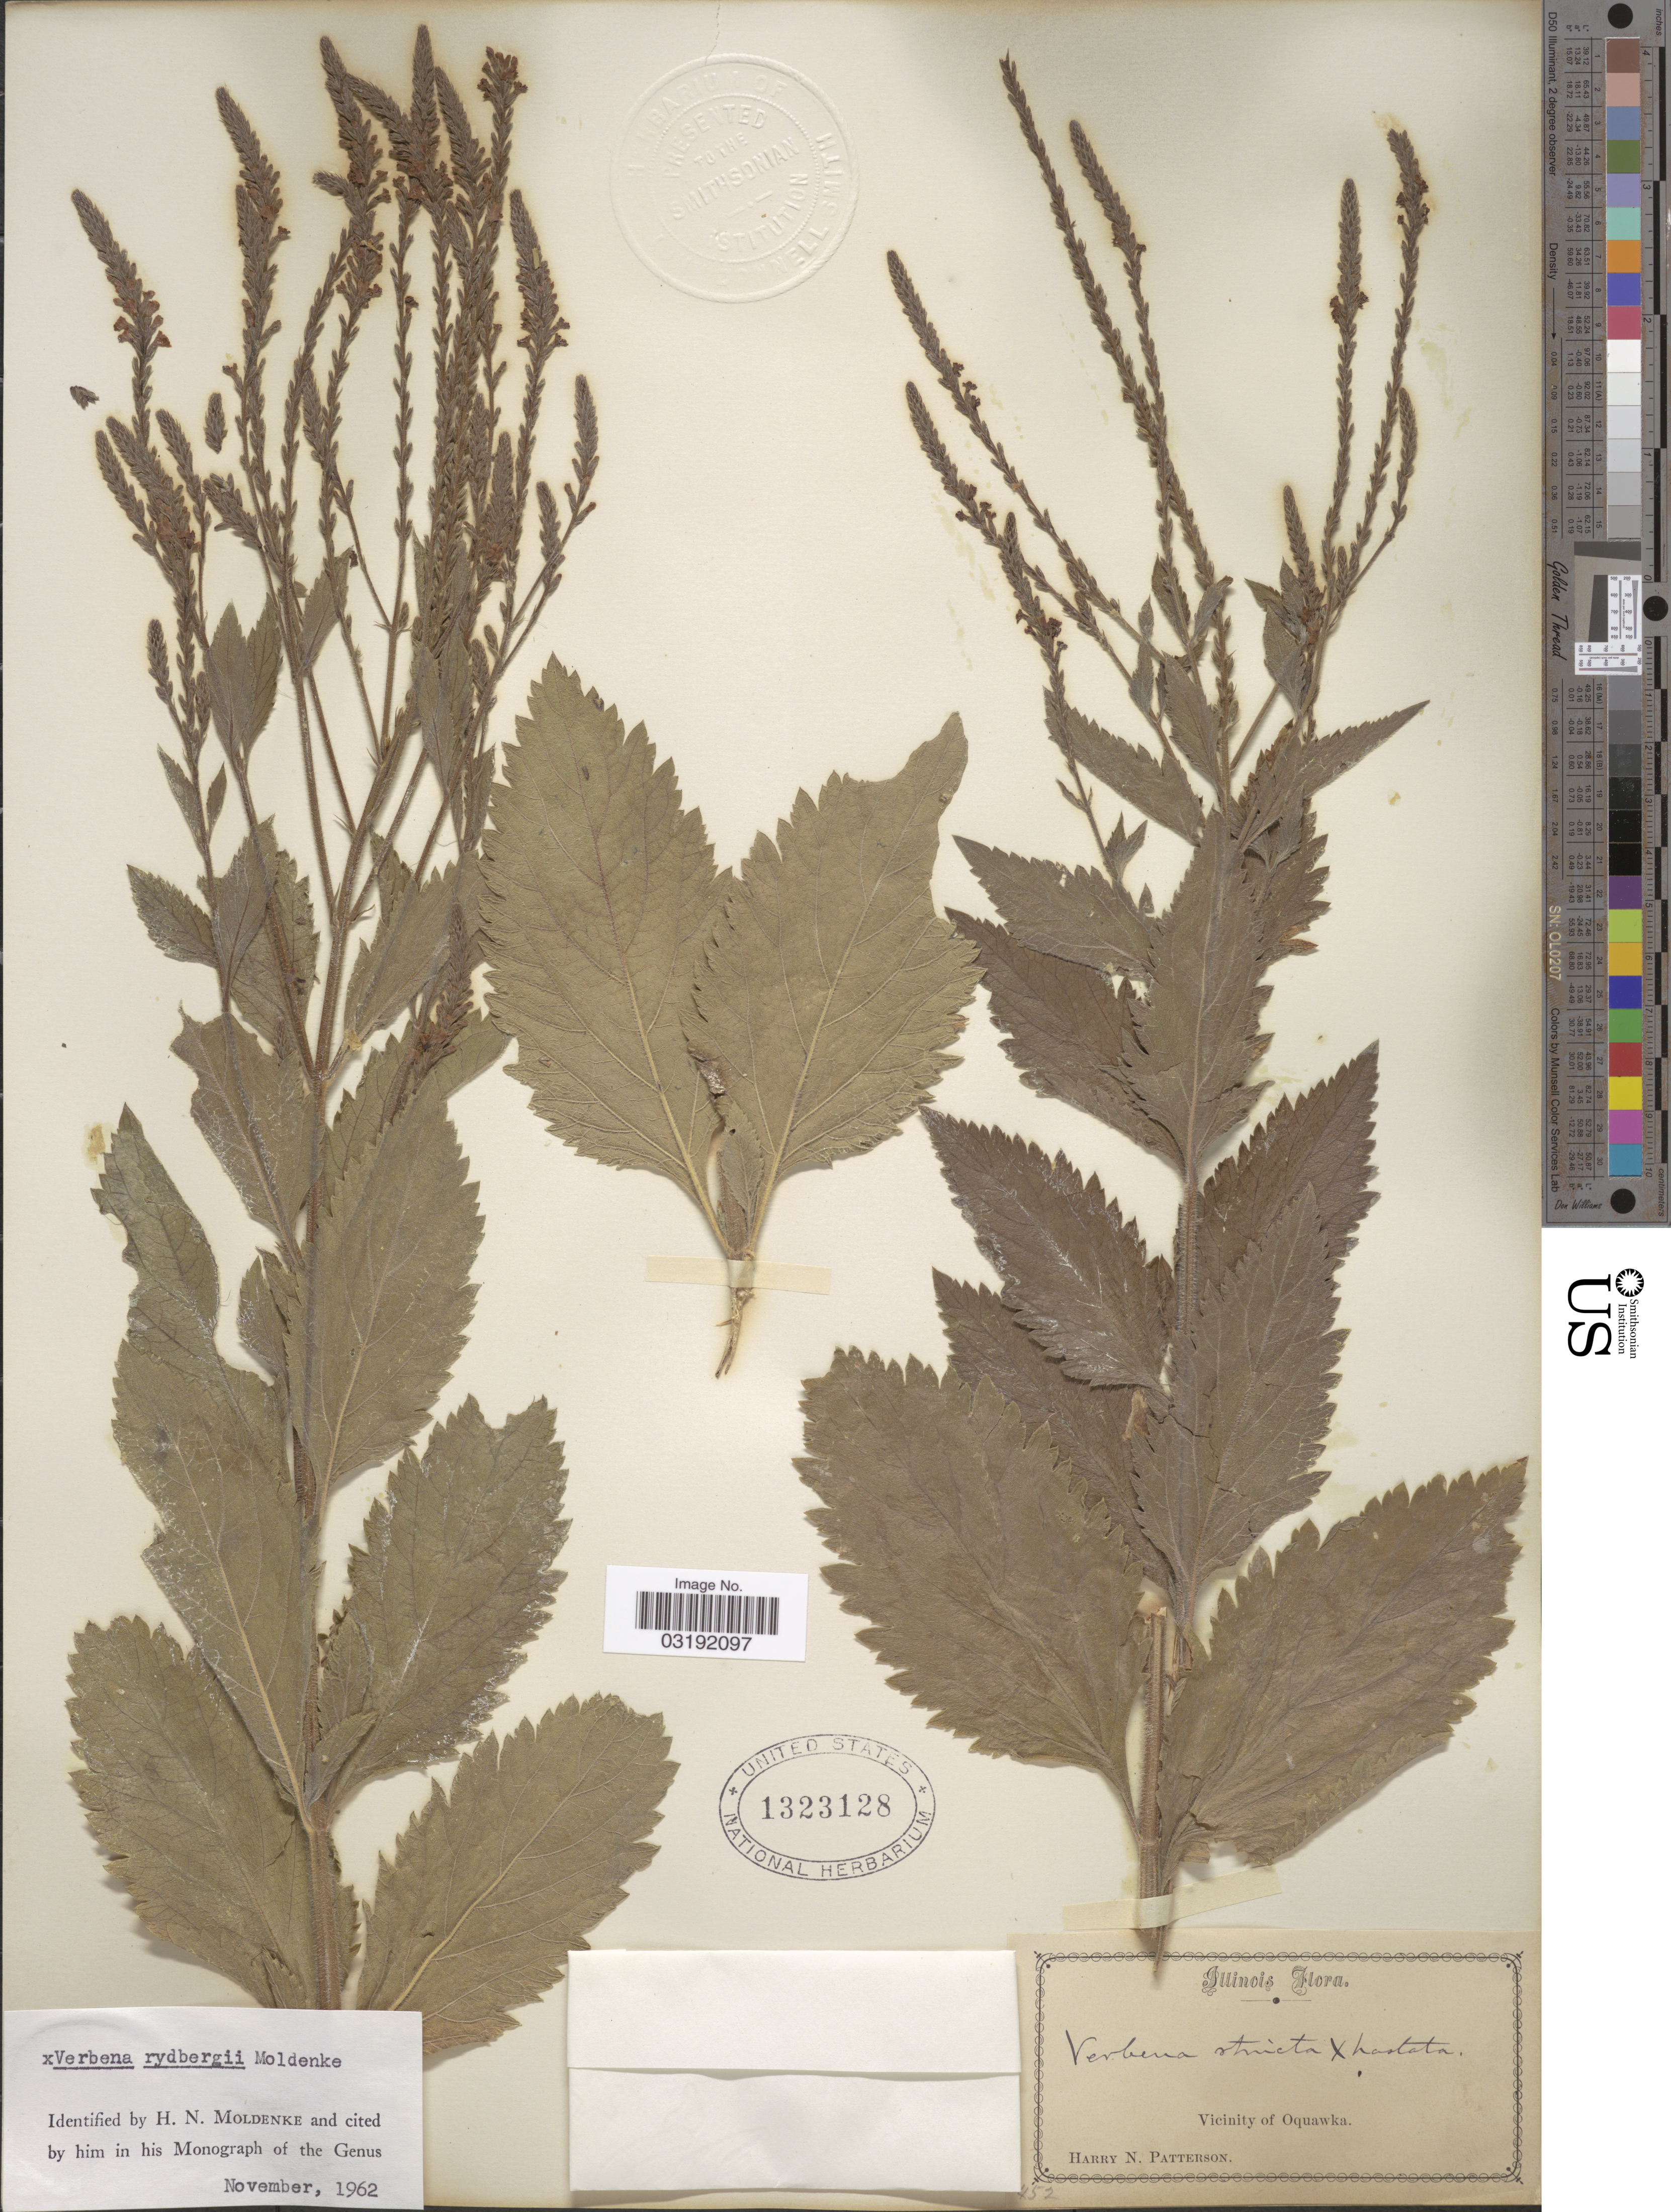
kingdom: Plantae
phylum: Tracheophyta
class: Magnoliopsida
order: Lamiales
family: Verbenaceae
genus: Verbena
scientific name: Verbena rydbergii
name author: Moldenke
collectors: H. N. Patterson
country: United States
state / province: Illinois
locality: Vicinity of Oquawka.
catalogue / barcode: US 1323128